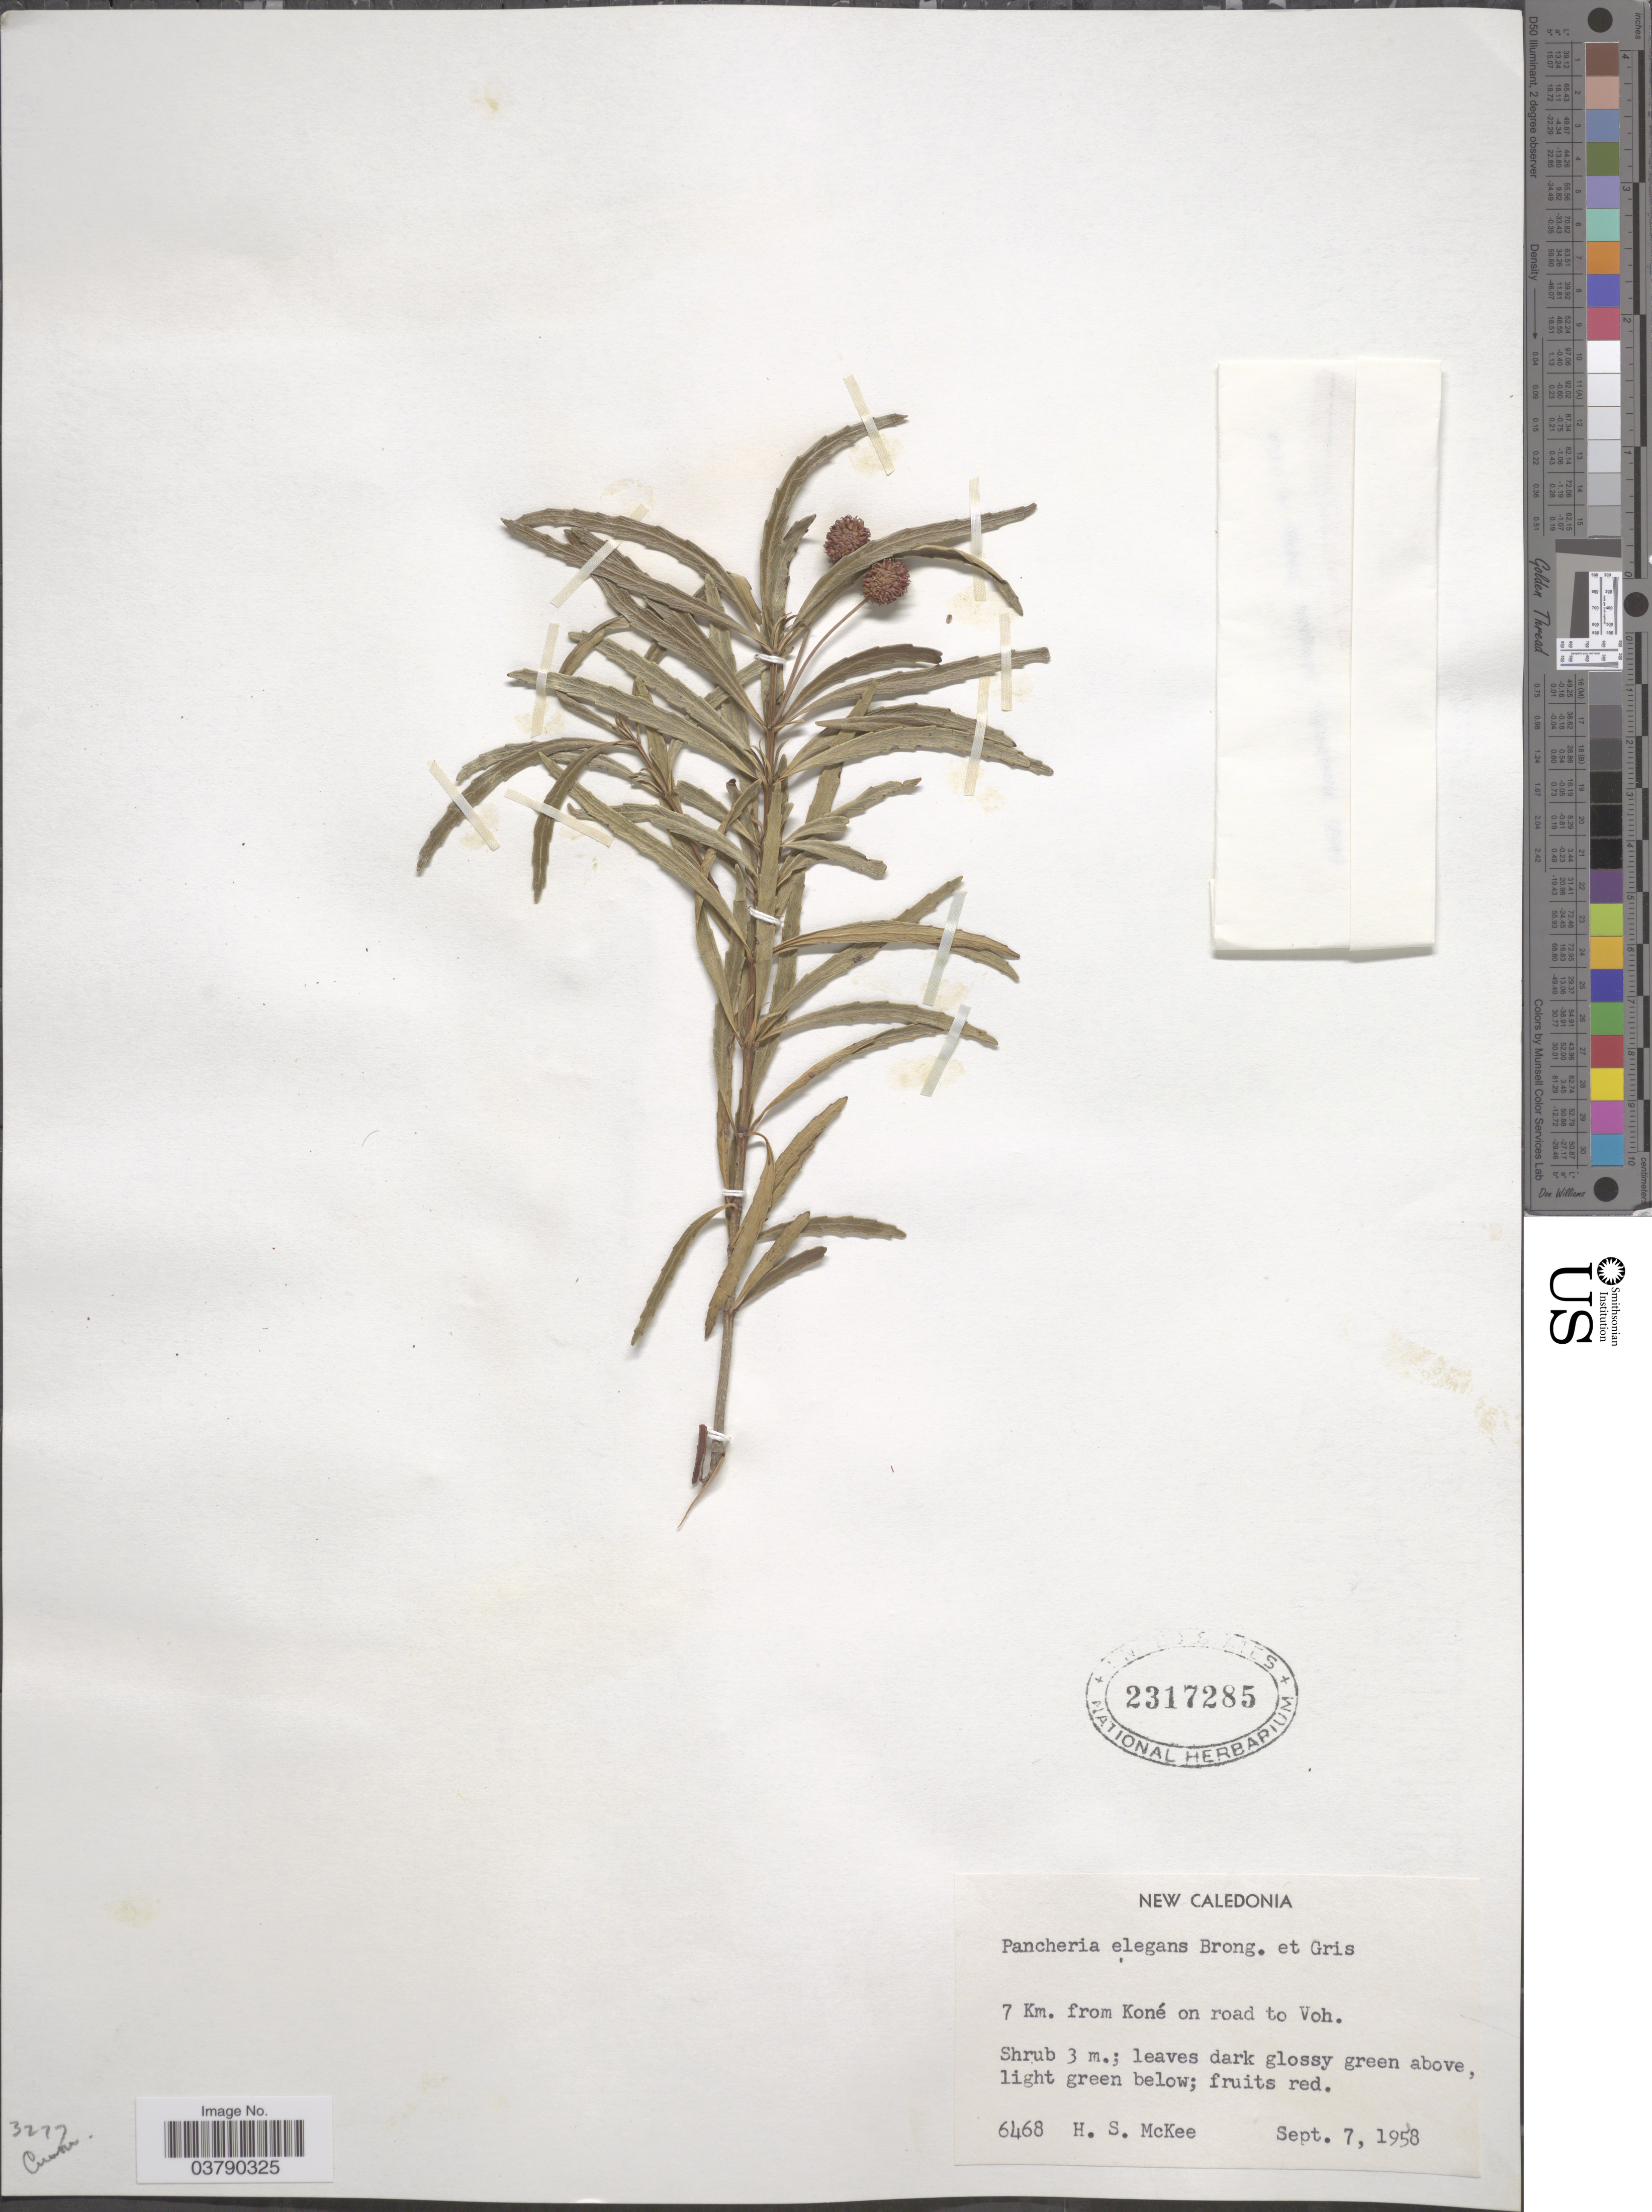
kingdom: Plantae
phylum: Tracheophyta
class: Magnoliopsida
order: Oxalidales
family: Cunoniaceae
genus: Pancheria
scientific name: Pancheria elegans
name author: Brongn. & Gris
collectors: H. S. McKee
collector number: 6468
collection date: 1958-09-07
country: New Caledonia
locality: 7 Km. from Koné on road to Voh.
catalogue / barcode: US 2317285